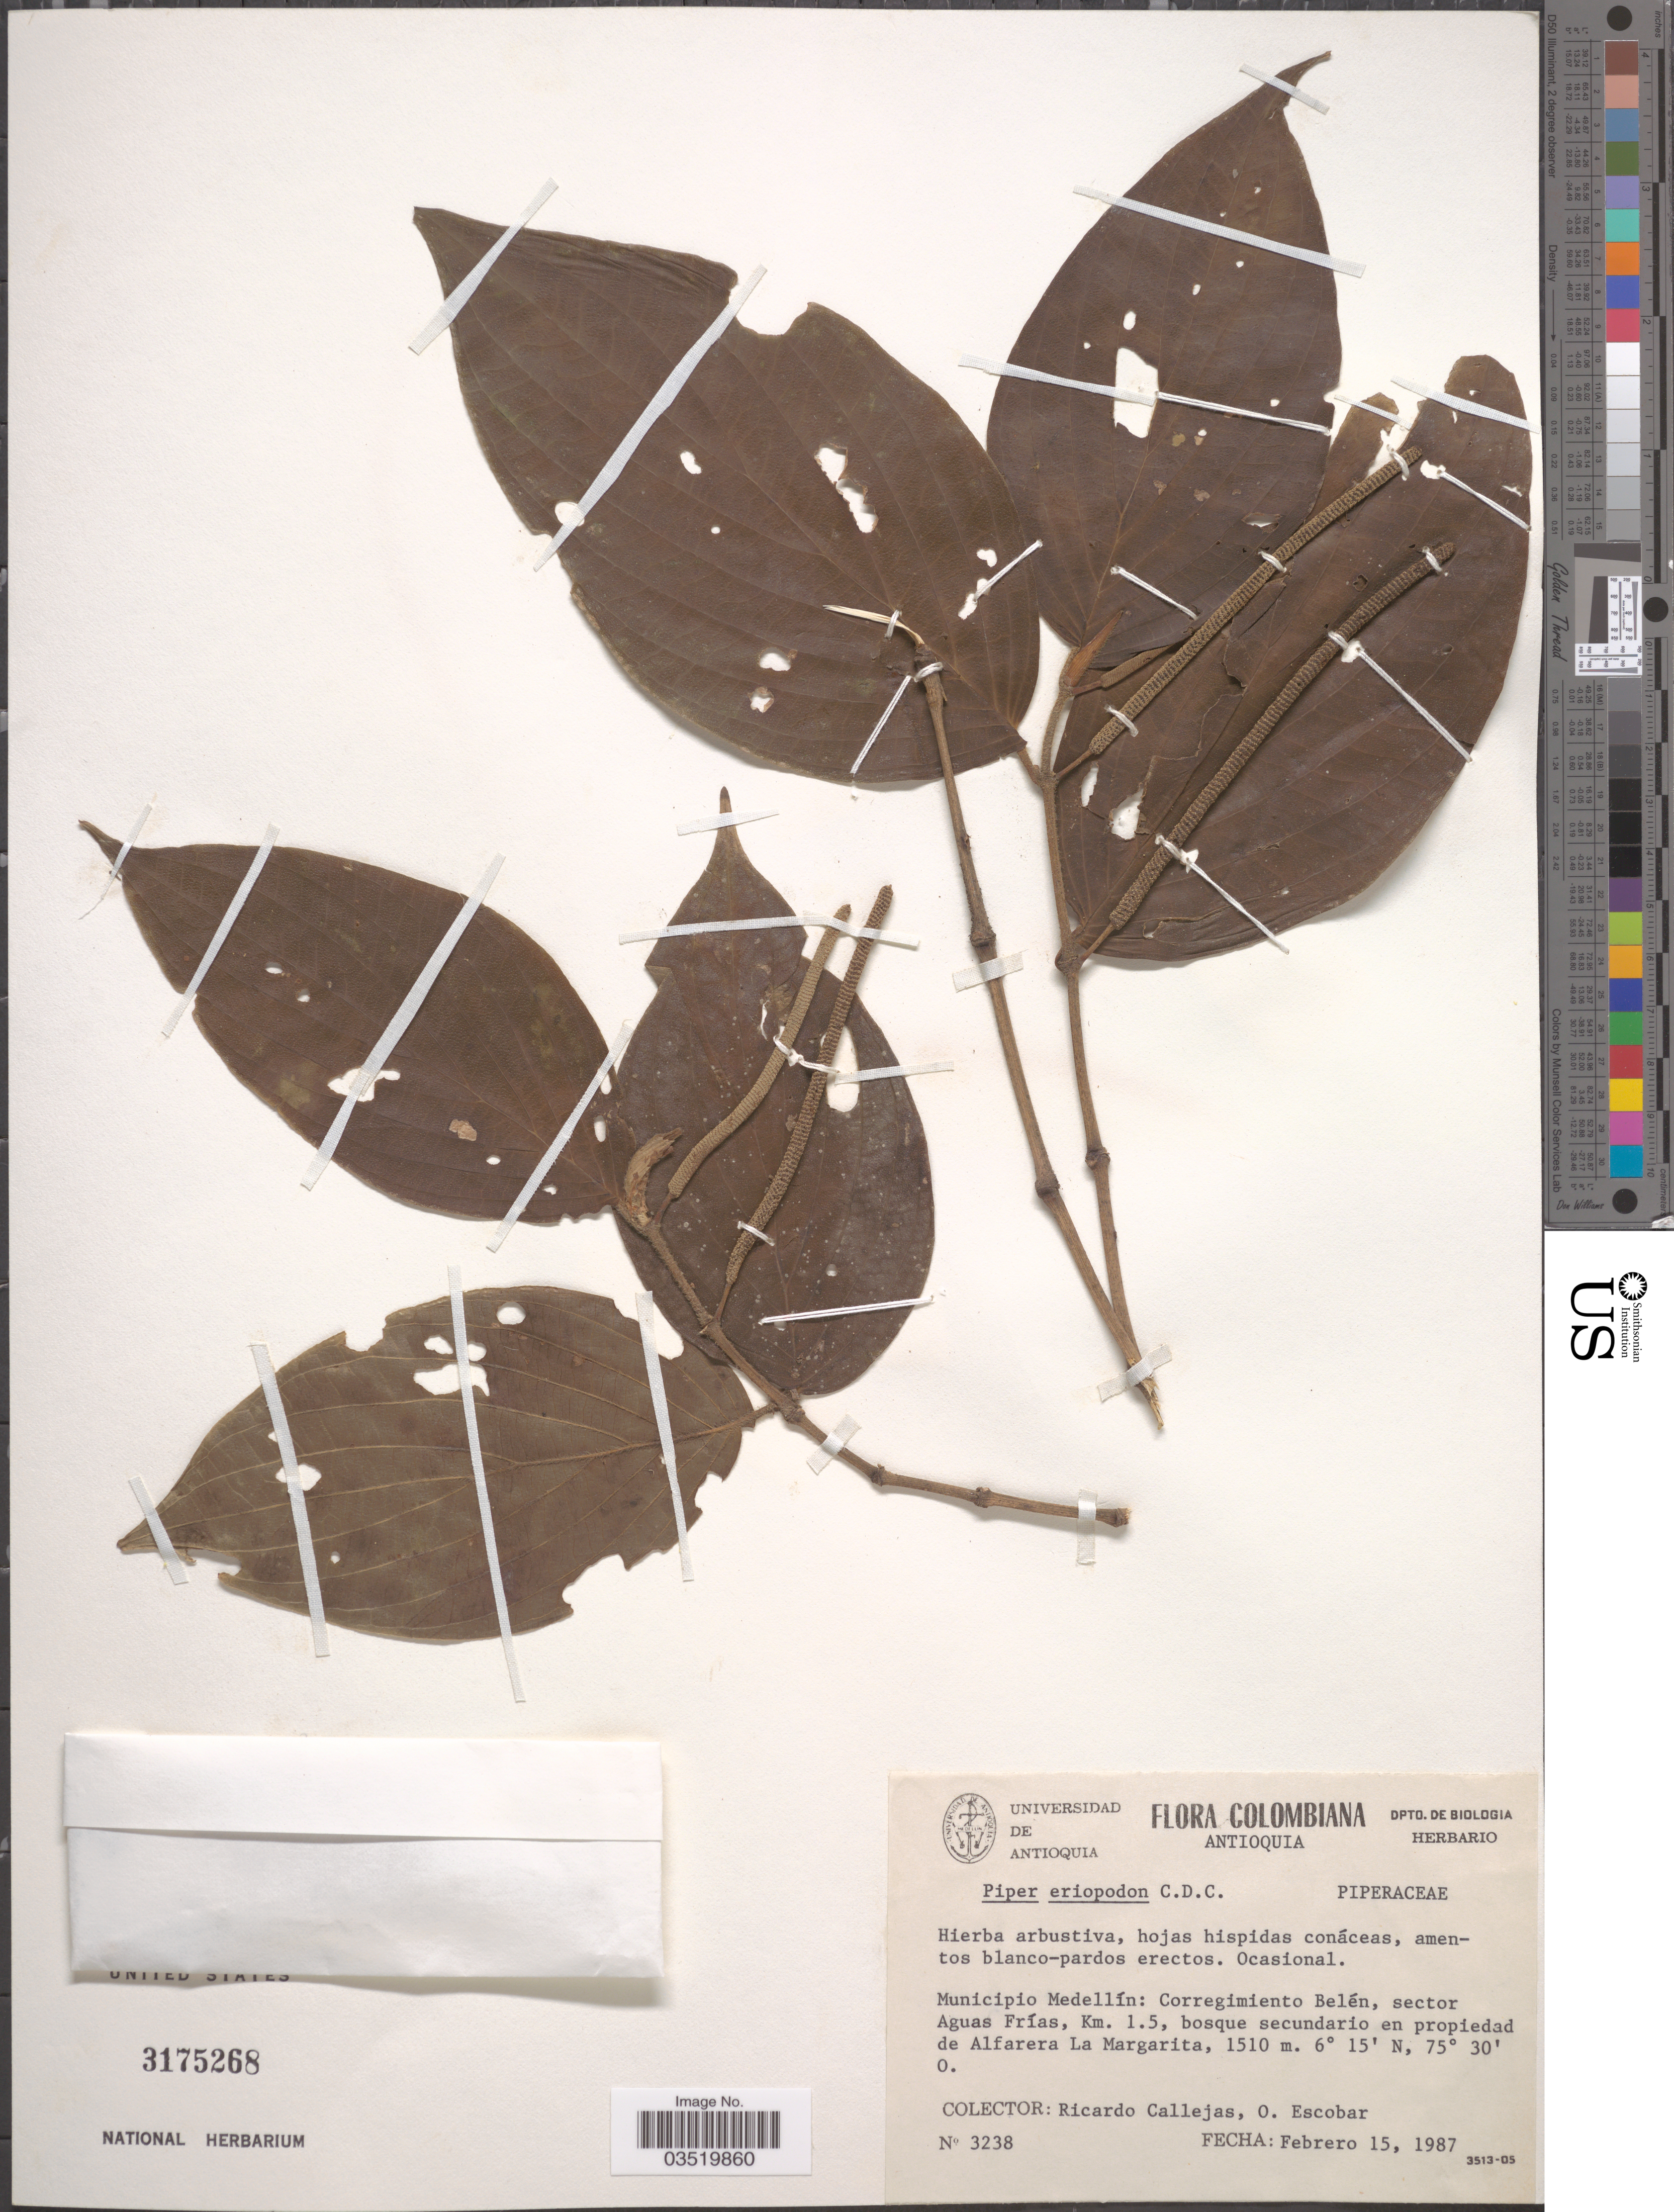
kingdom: Plantae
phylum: Tracheophyta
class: Magnoliopsida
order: Piperales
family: Piperaceae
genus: Piper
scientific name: Piper eriopodon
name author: C. DC.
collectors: R. Callejas & O. Escobar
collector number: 3238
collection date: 1987-02-15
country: Colombia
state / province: Antioquia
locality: Municipio Medellín: Corregimiento Belén, sector Aguas Frías, Km. 1.5, bosque secundario en propiedad de Alfarera La Margarita.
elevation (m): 1510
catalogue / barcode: US 3175268